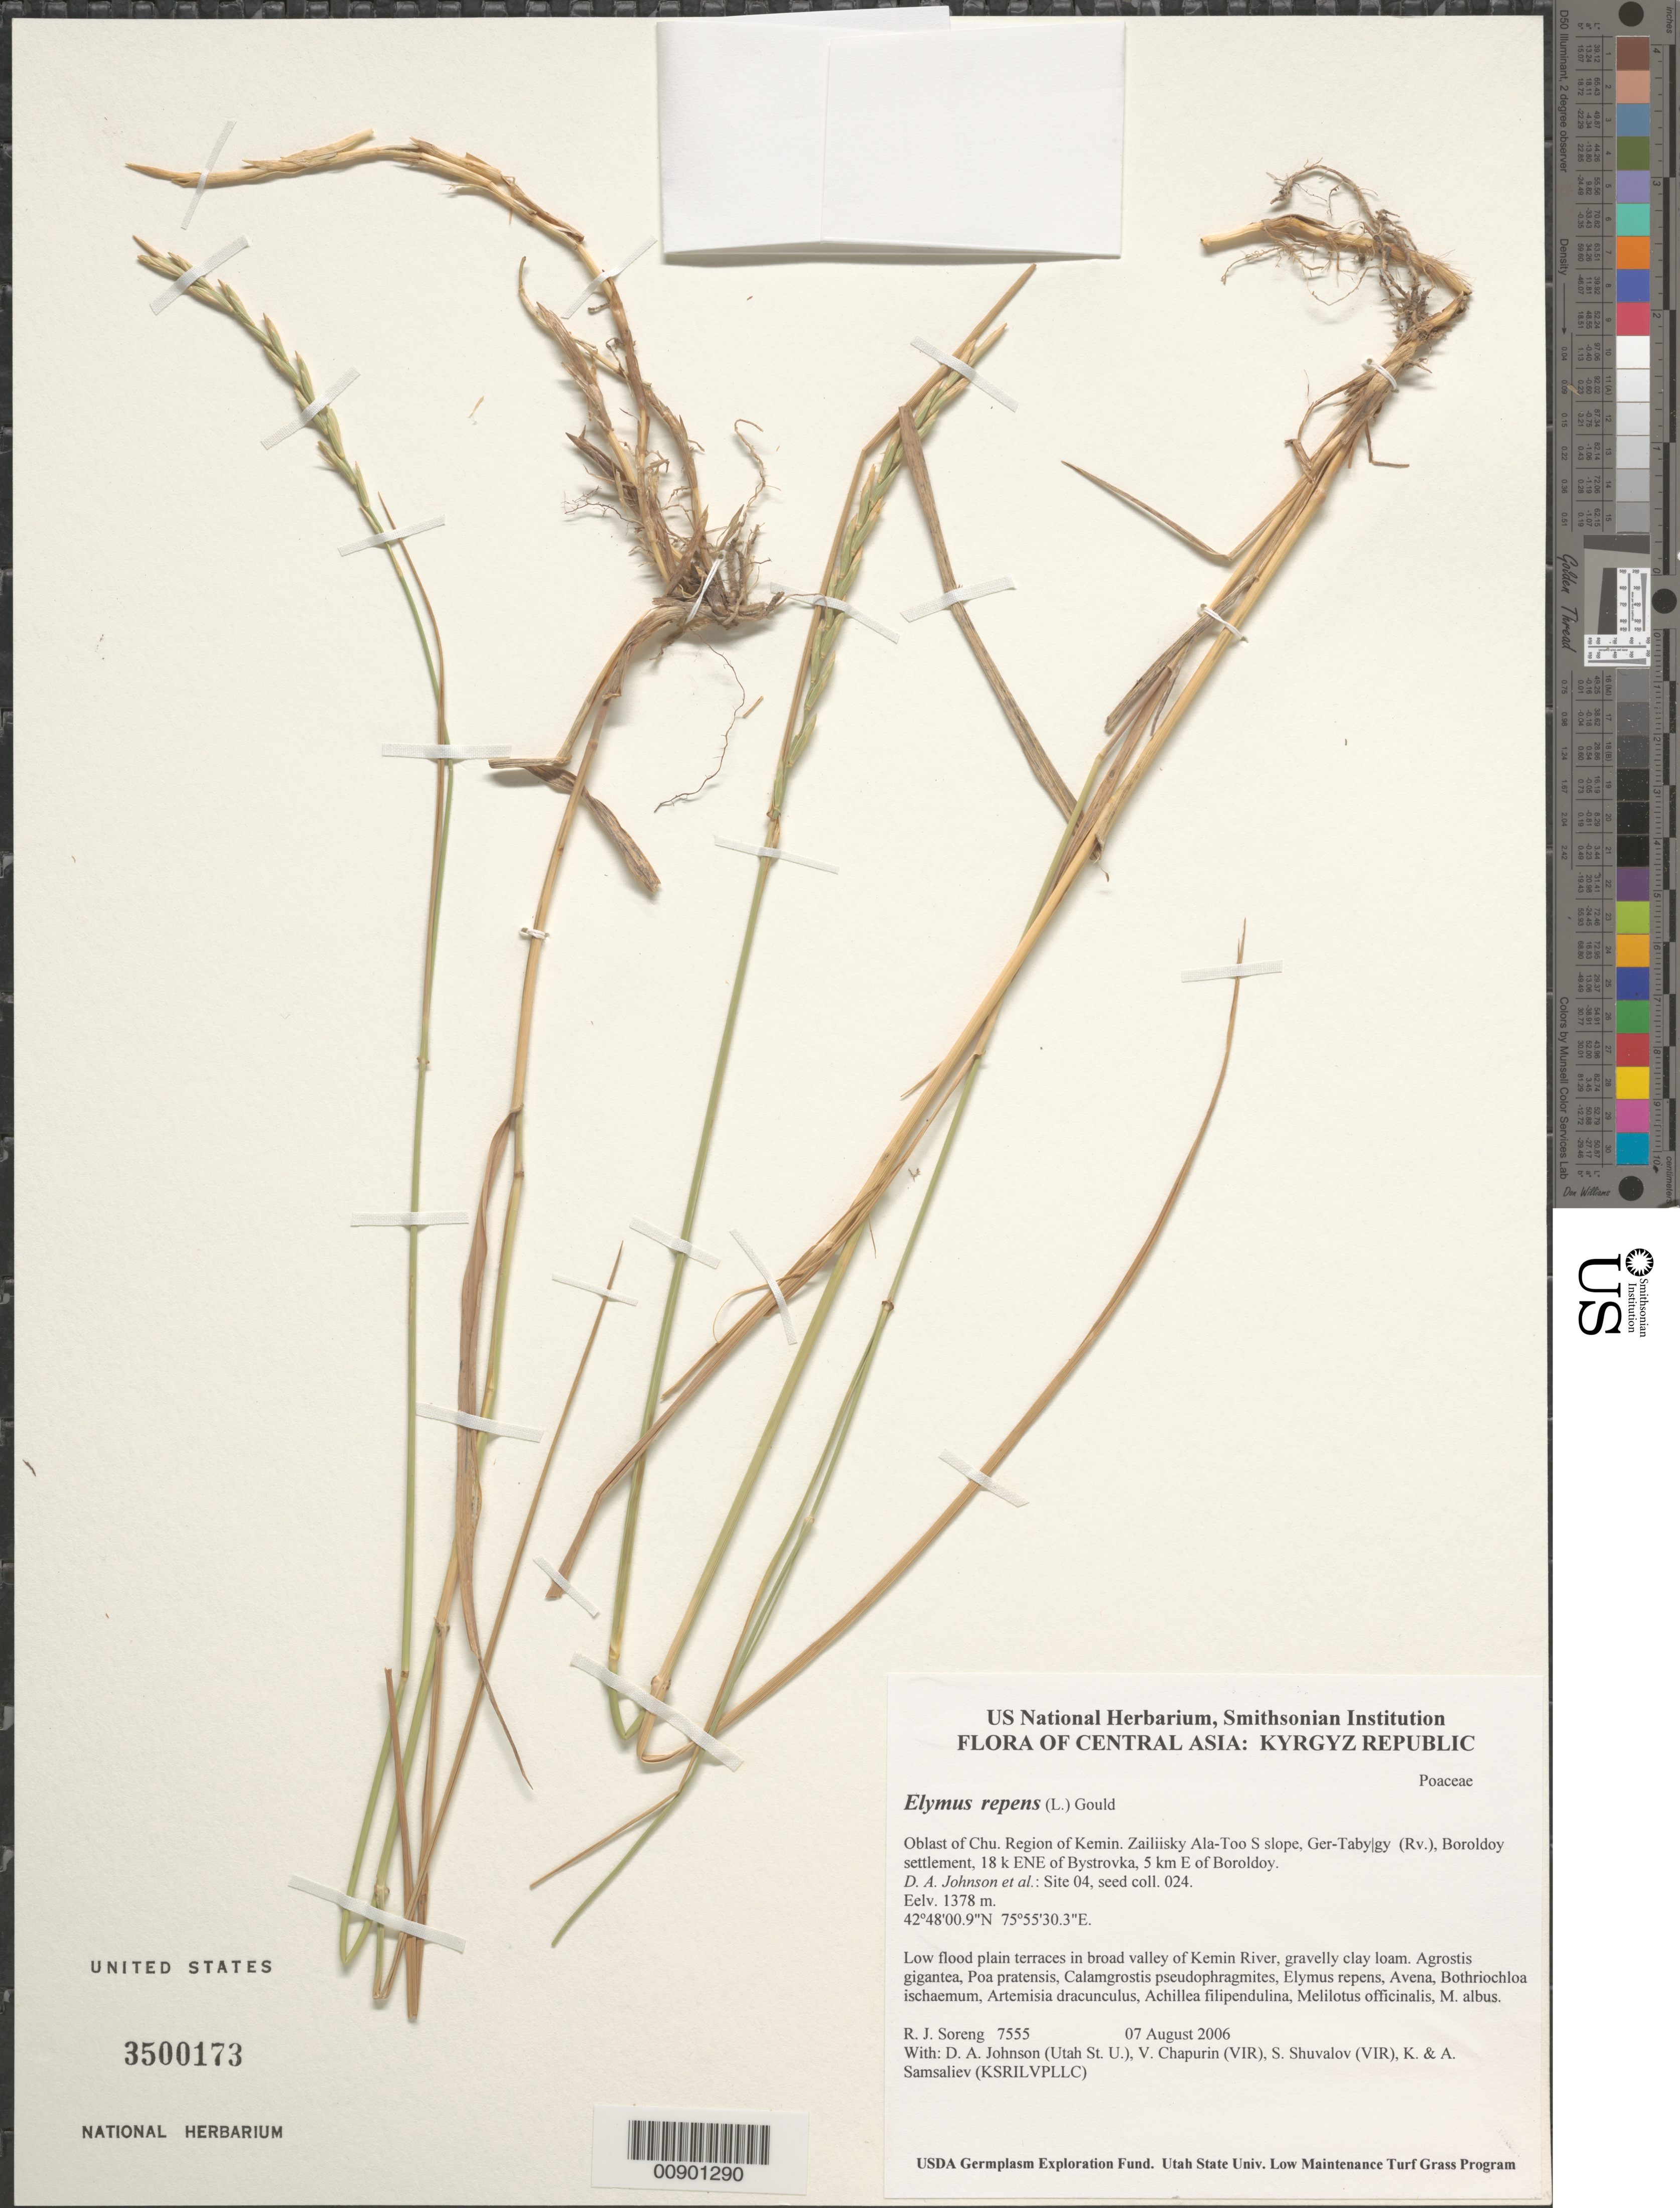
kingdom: Plantae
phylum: Tracheophyta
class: Liliopsida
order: Poales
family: Poaceae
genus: Elymus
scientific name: Elymus repens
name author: (L.) Gould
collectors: R. J. Soreng, D. Johnson, S. Shuvalov, V. Chapurin, K. Samsaliev & A. Samsaliev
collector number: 7555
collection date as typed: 07 Aug 2006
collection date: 2006-08-07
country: Kyrgyzstan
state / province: Chu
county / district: Kemin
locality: Zailiisky Ala-Too S slope, Ger-Taby|gy (Rv.), Boroldoy settlement, 18 km ENE of Bystrovka, 5 km E of Boroldoy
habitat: Low flood plain terraces in broad valley of Kemin River, gravelly clay loam.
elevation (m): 1378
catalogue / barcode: US 3500173